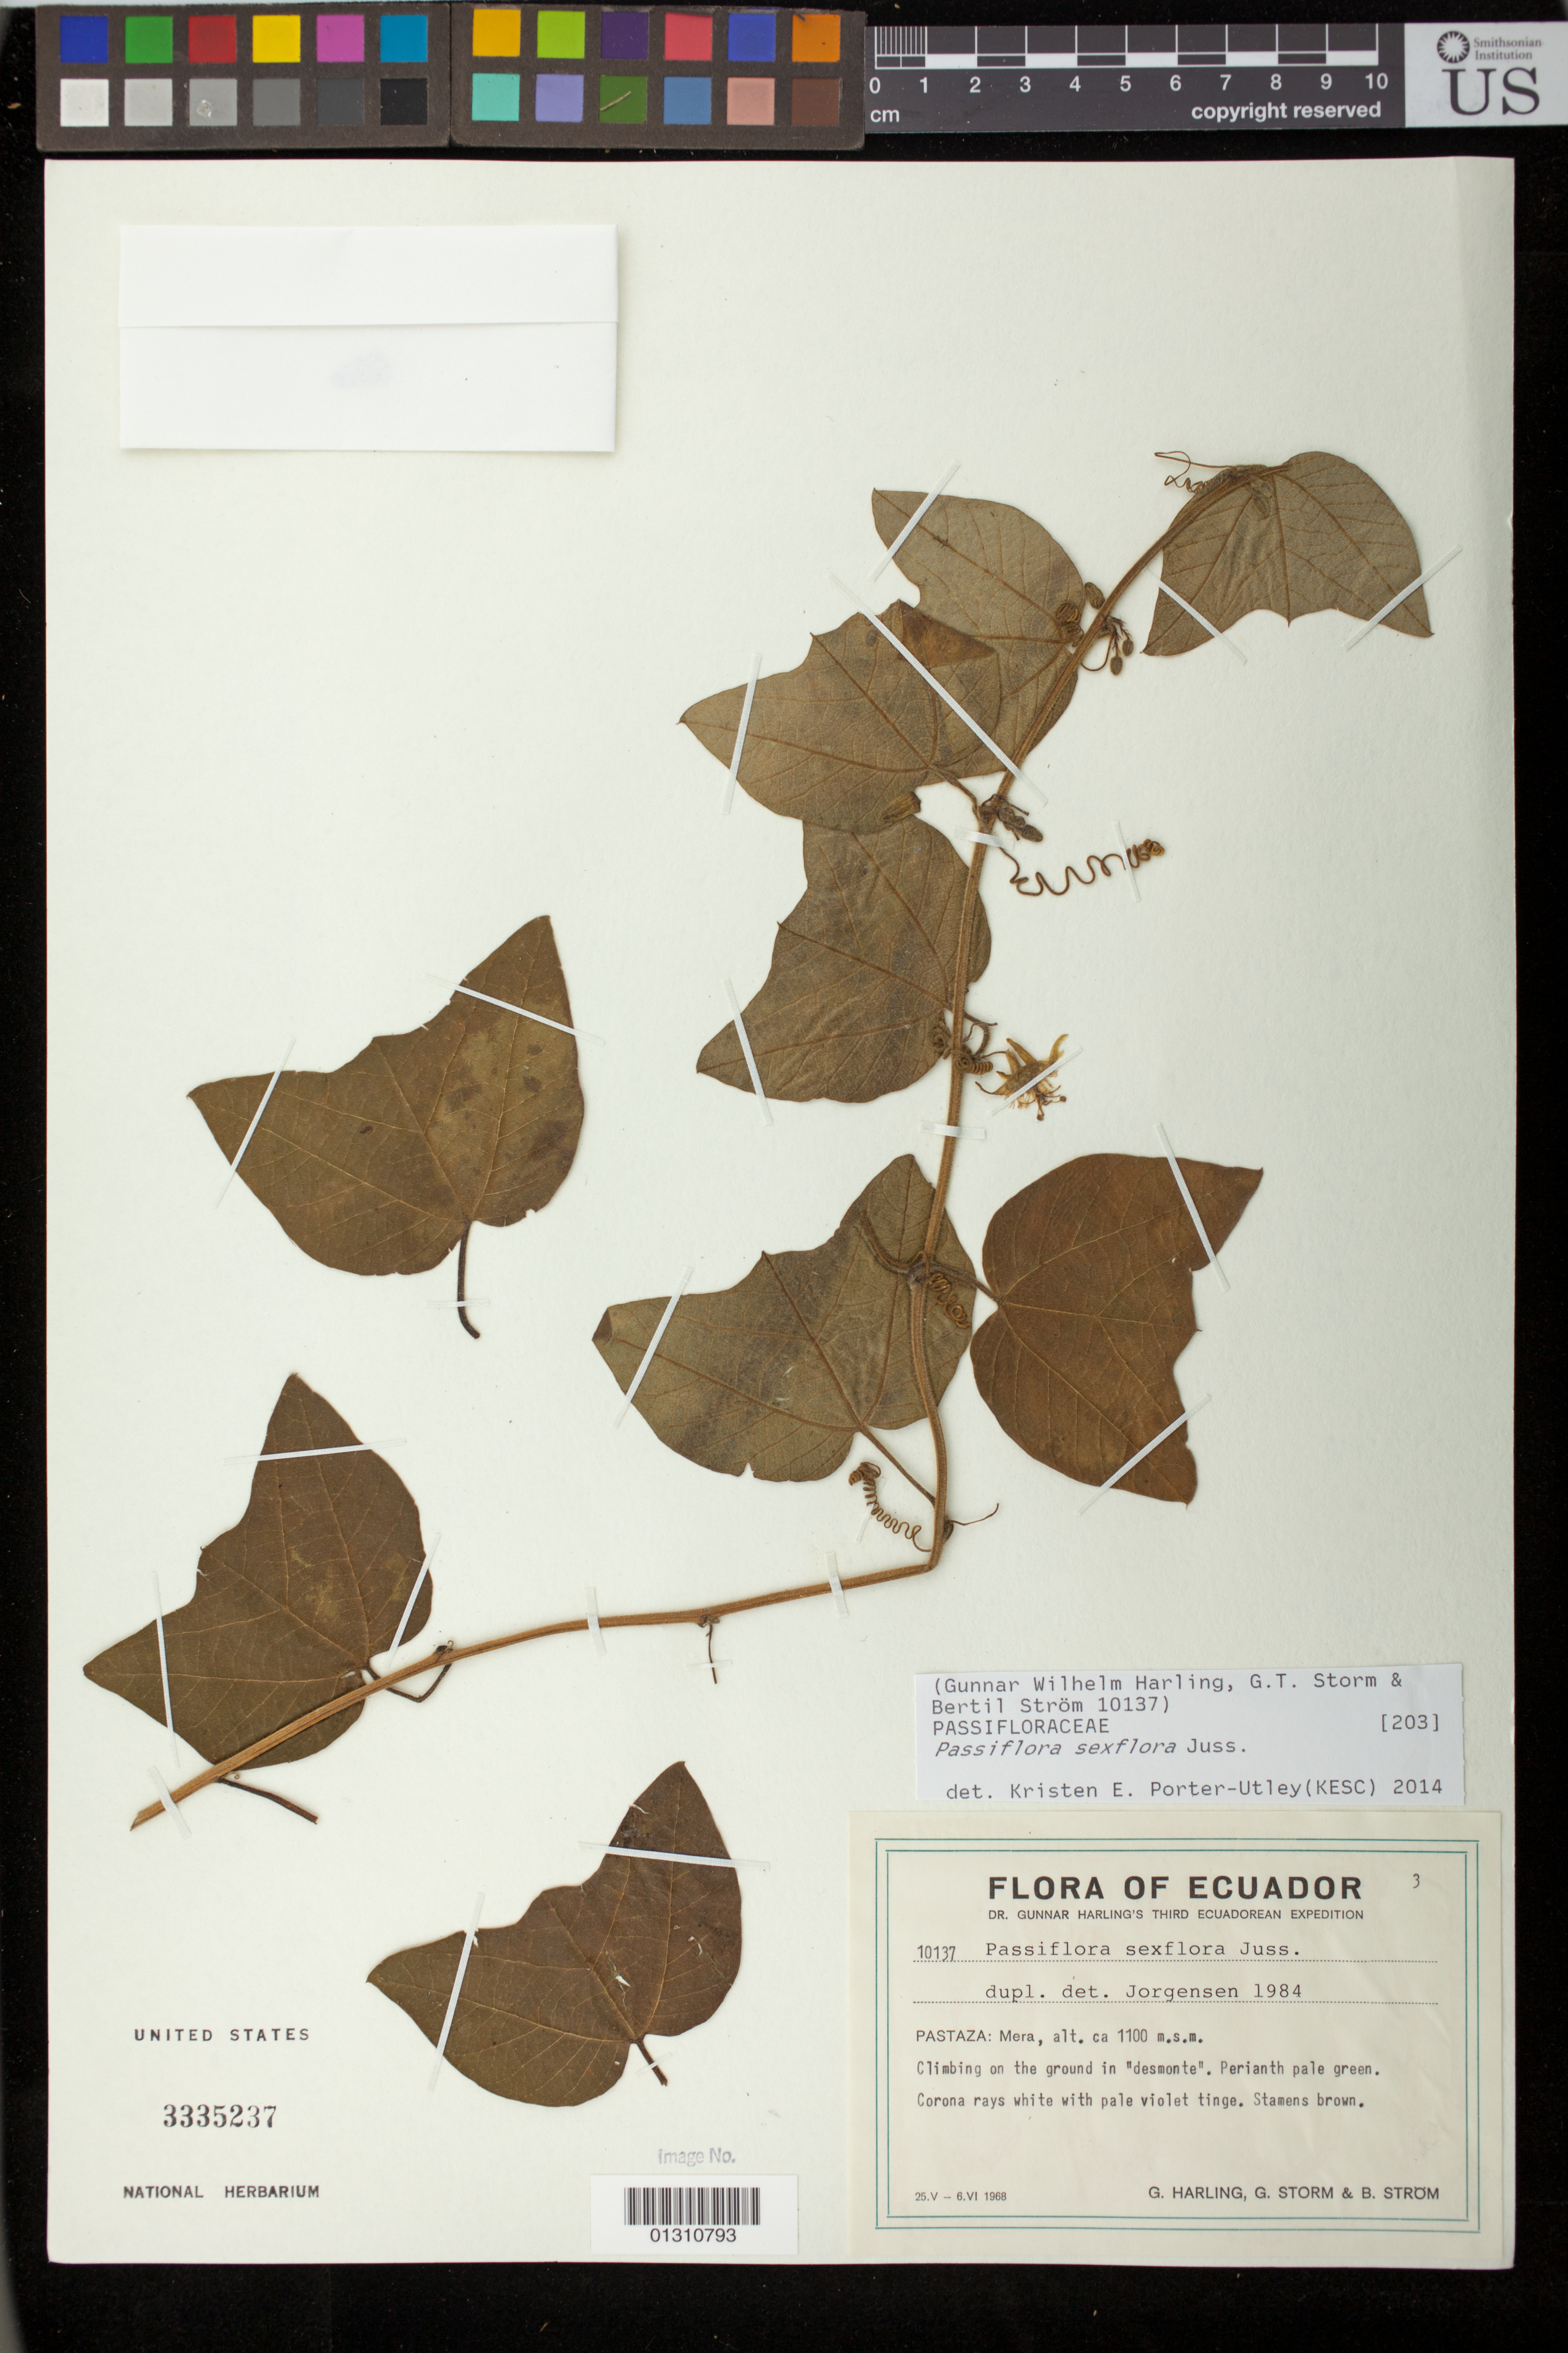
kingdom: Plantae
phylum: Tracheophyta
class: Magnoliopsida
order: Malpighiales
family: Passifloraceae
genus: Passiflora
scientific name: Passiflora sexflora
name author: Juss.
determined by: Porter-Utley, Kristen E.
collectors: G. Harling, G. Storm & B. Strom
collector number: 10137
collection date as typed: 25 May 1968 to 06 Jun 1968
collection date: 1968-05-25/1968-06-06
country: Ecuador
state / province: Pastaza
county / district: Mera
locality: Mera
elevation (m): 1100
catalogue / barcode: US 3335237